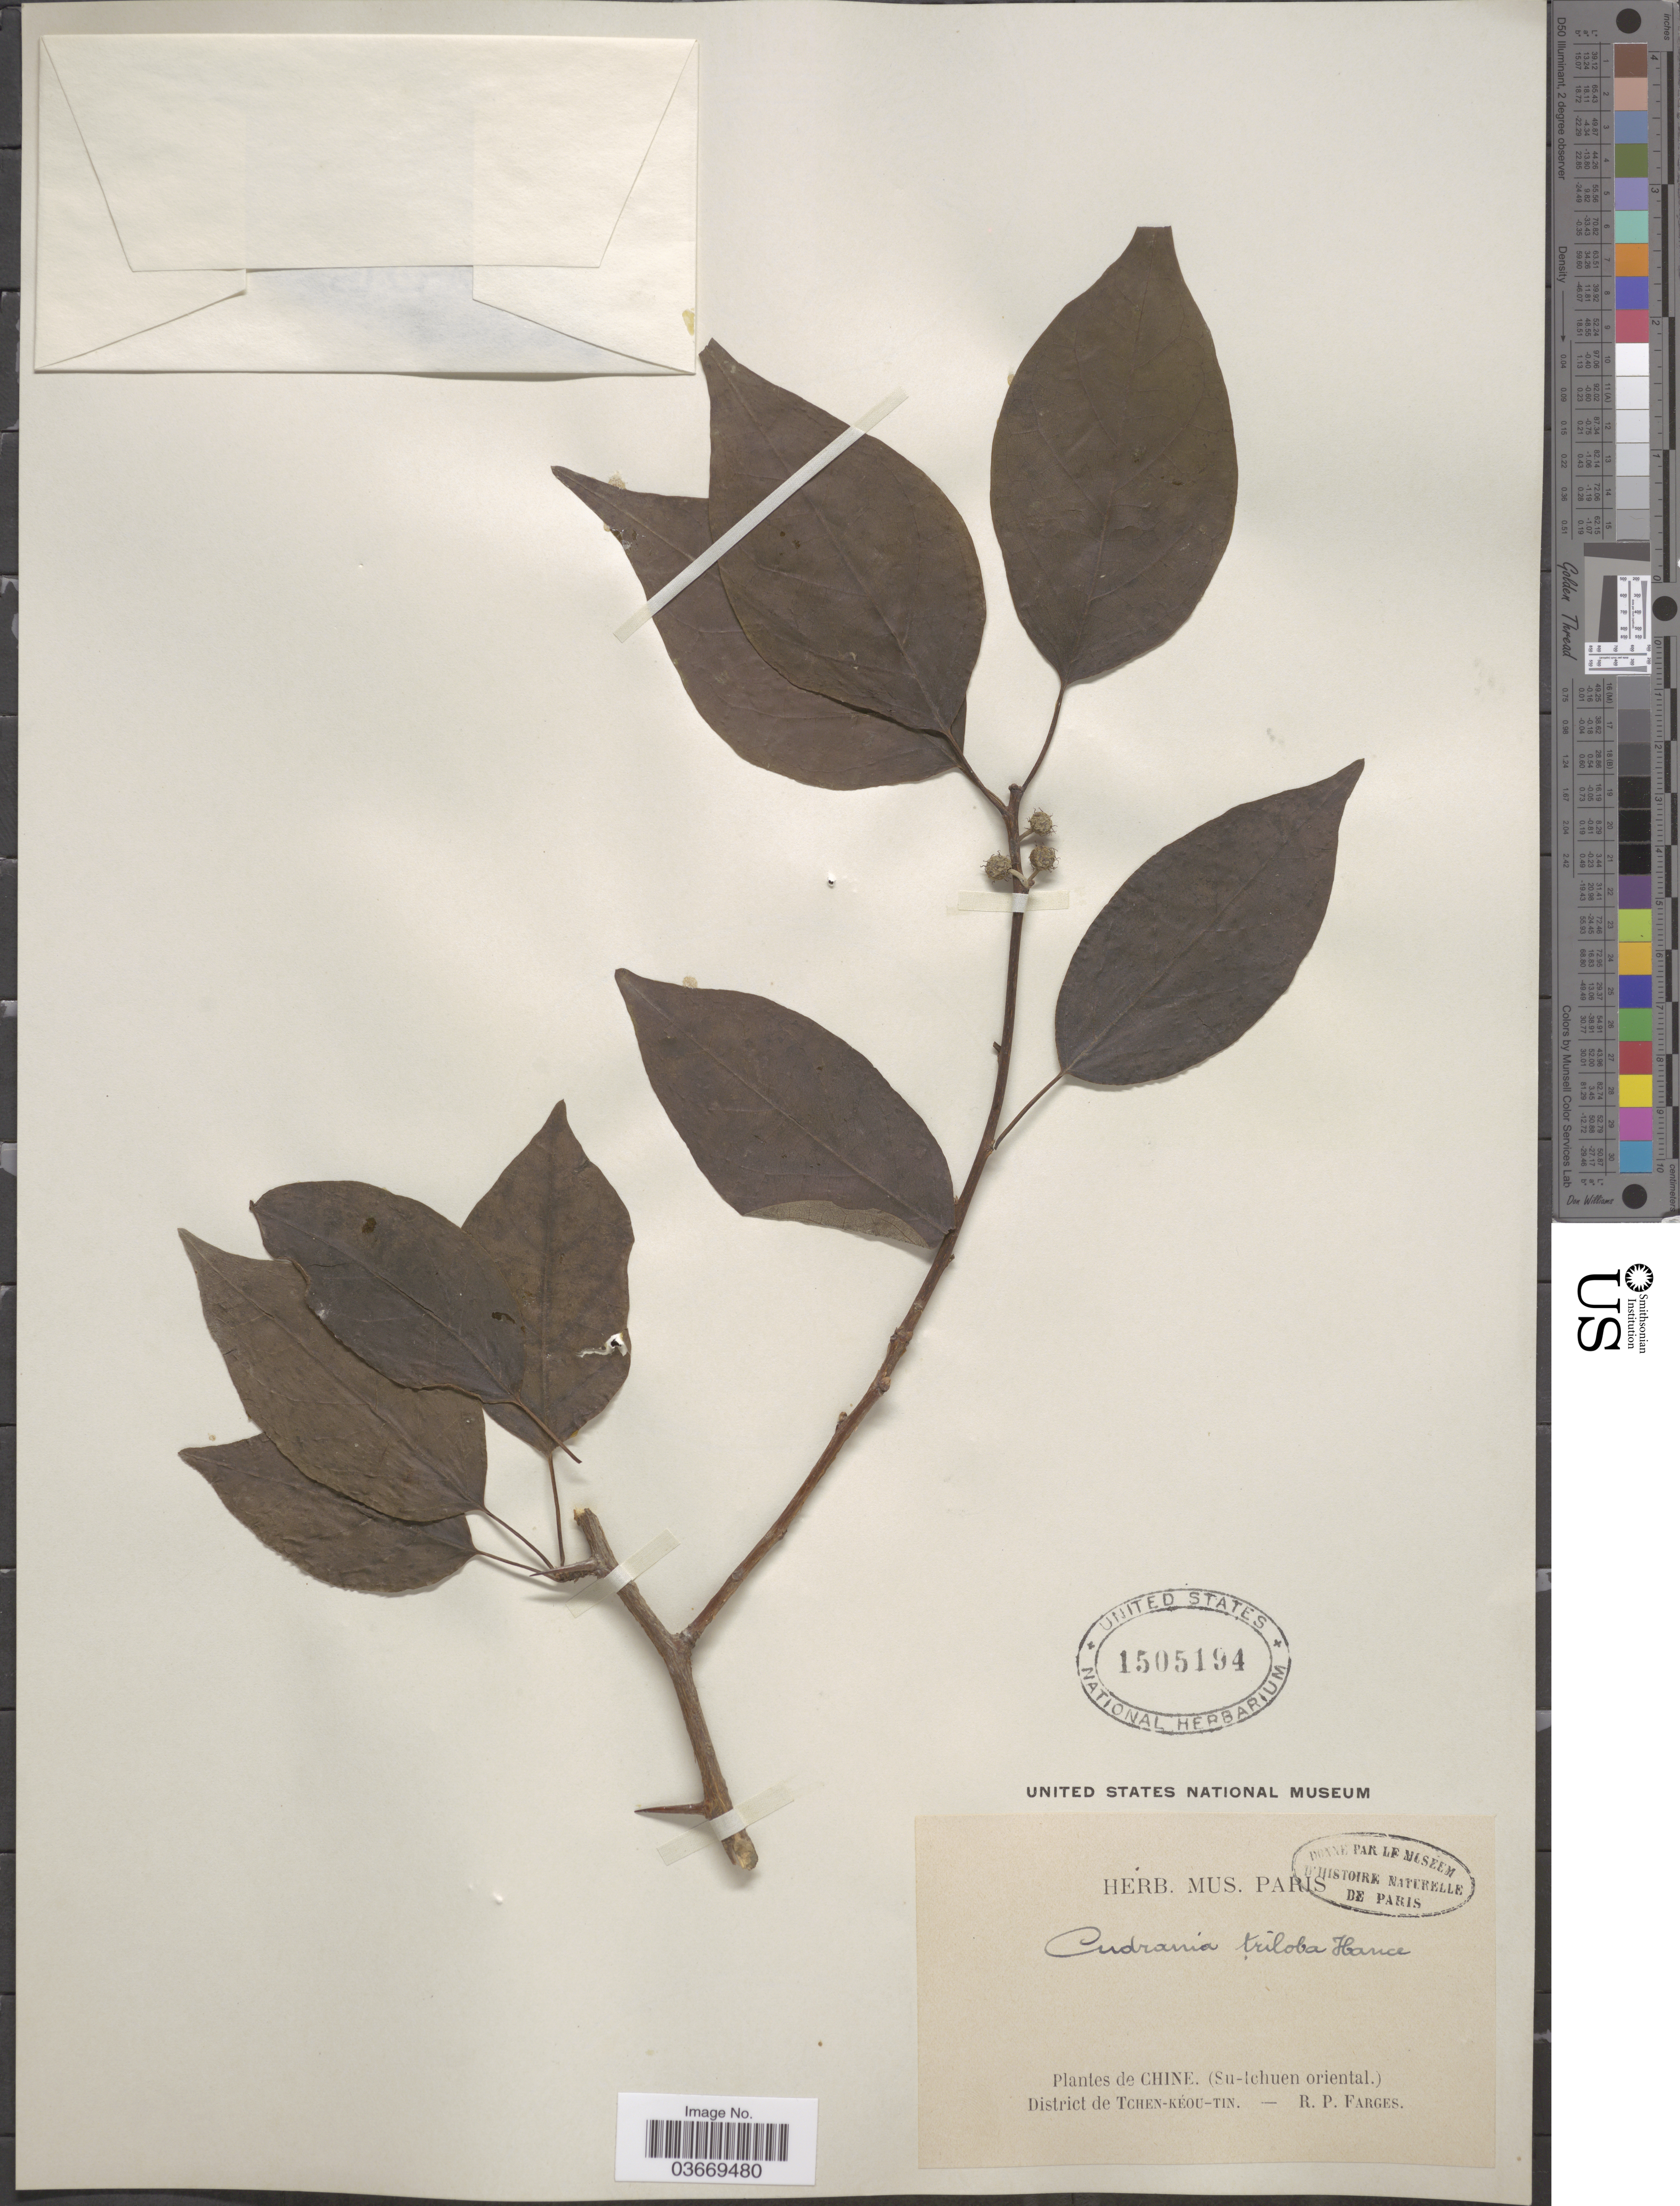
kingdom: Plantae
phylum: Tracheophyta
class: Magnoliopsida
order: Rosales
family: Moraceae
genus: Maclura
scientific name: Maclura tricuspidata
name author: Carrière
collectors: R. Farges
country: China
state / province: Sichuan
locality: (Su-tchuen oriental), District de Tchen-Kéou-Tin.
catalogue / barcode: US 1505194